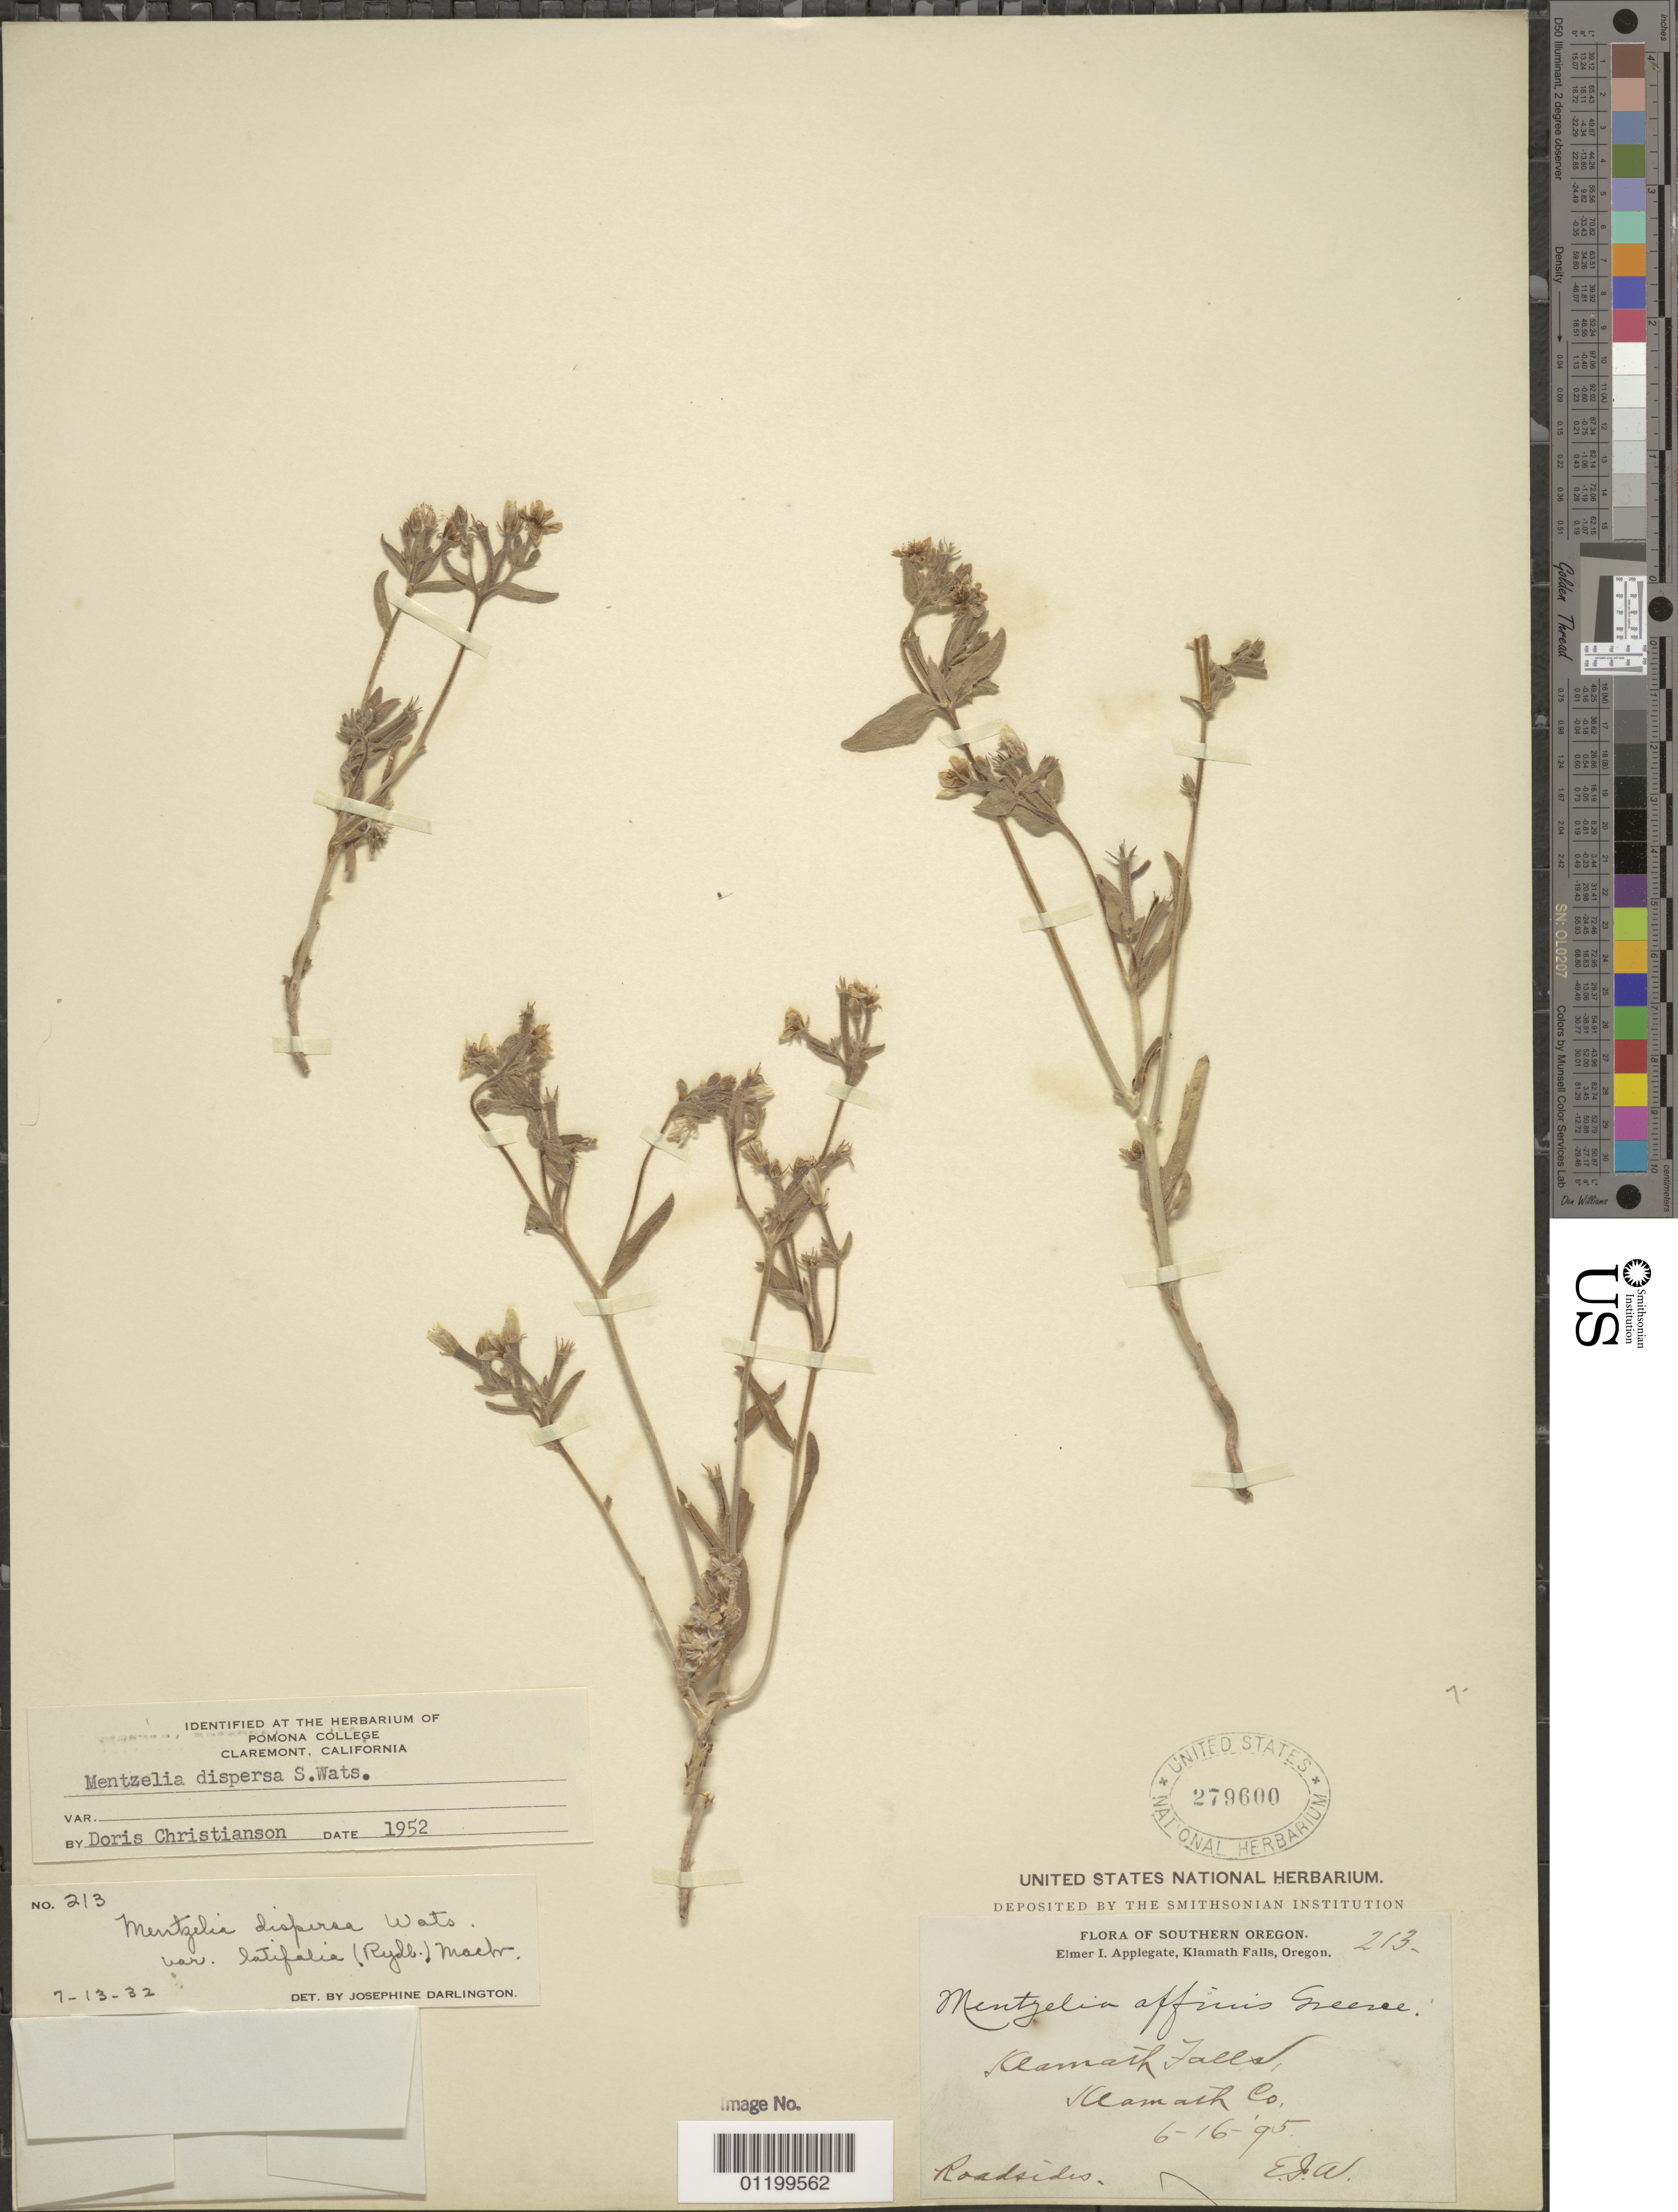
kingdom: Plantae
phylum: Tracheophyta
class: Magnoliopsida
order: Cornales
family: Loasaceae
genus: Mentzelia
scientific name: Mentzelia dispersa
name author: S. Watson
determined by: Christianson, D.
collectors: E. I. Applegate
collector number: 213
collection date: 1895-06-16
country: United States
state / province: Oregon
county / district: Klamath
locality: Klamath Falls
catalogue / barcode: US 279600